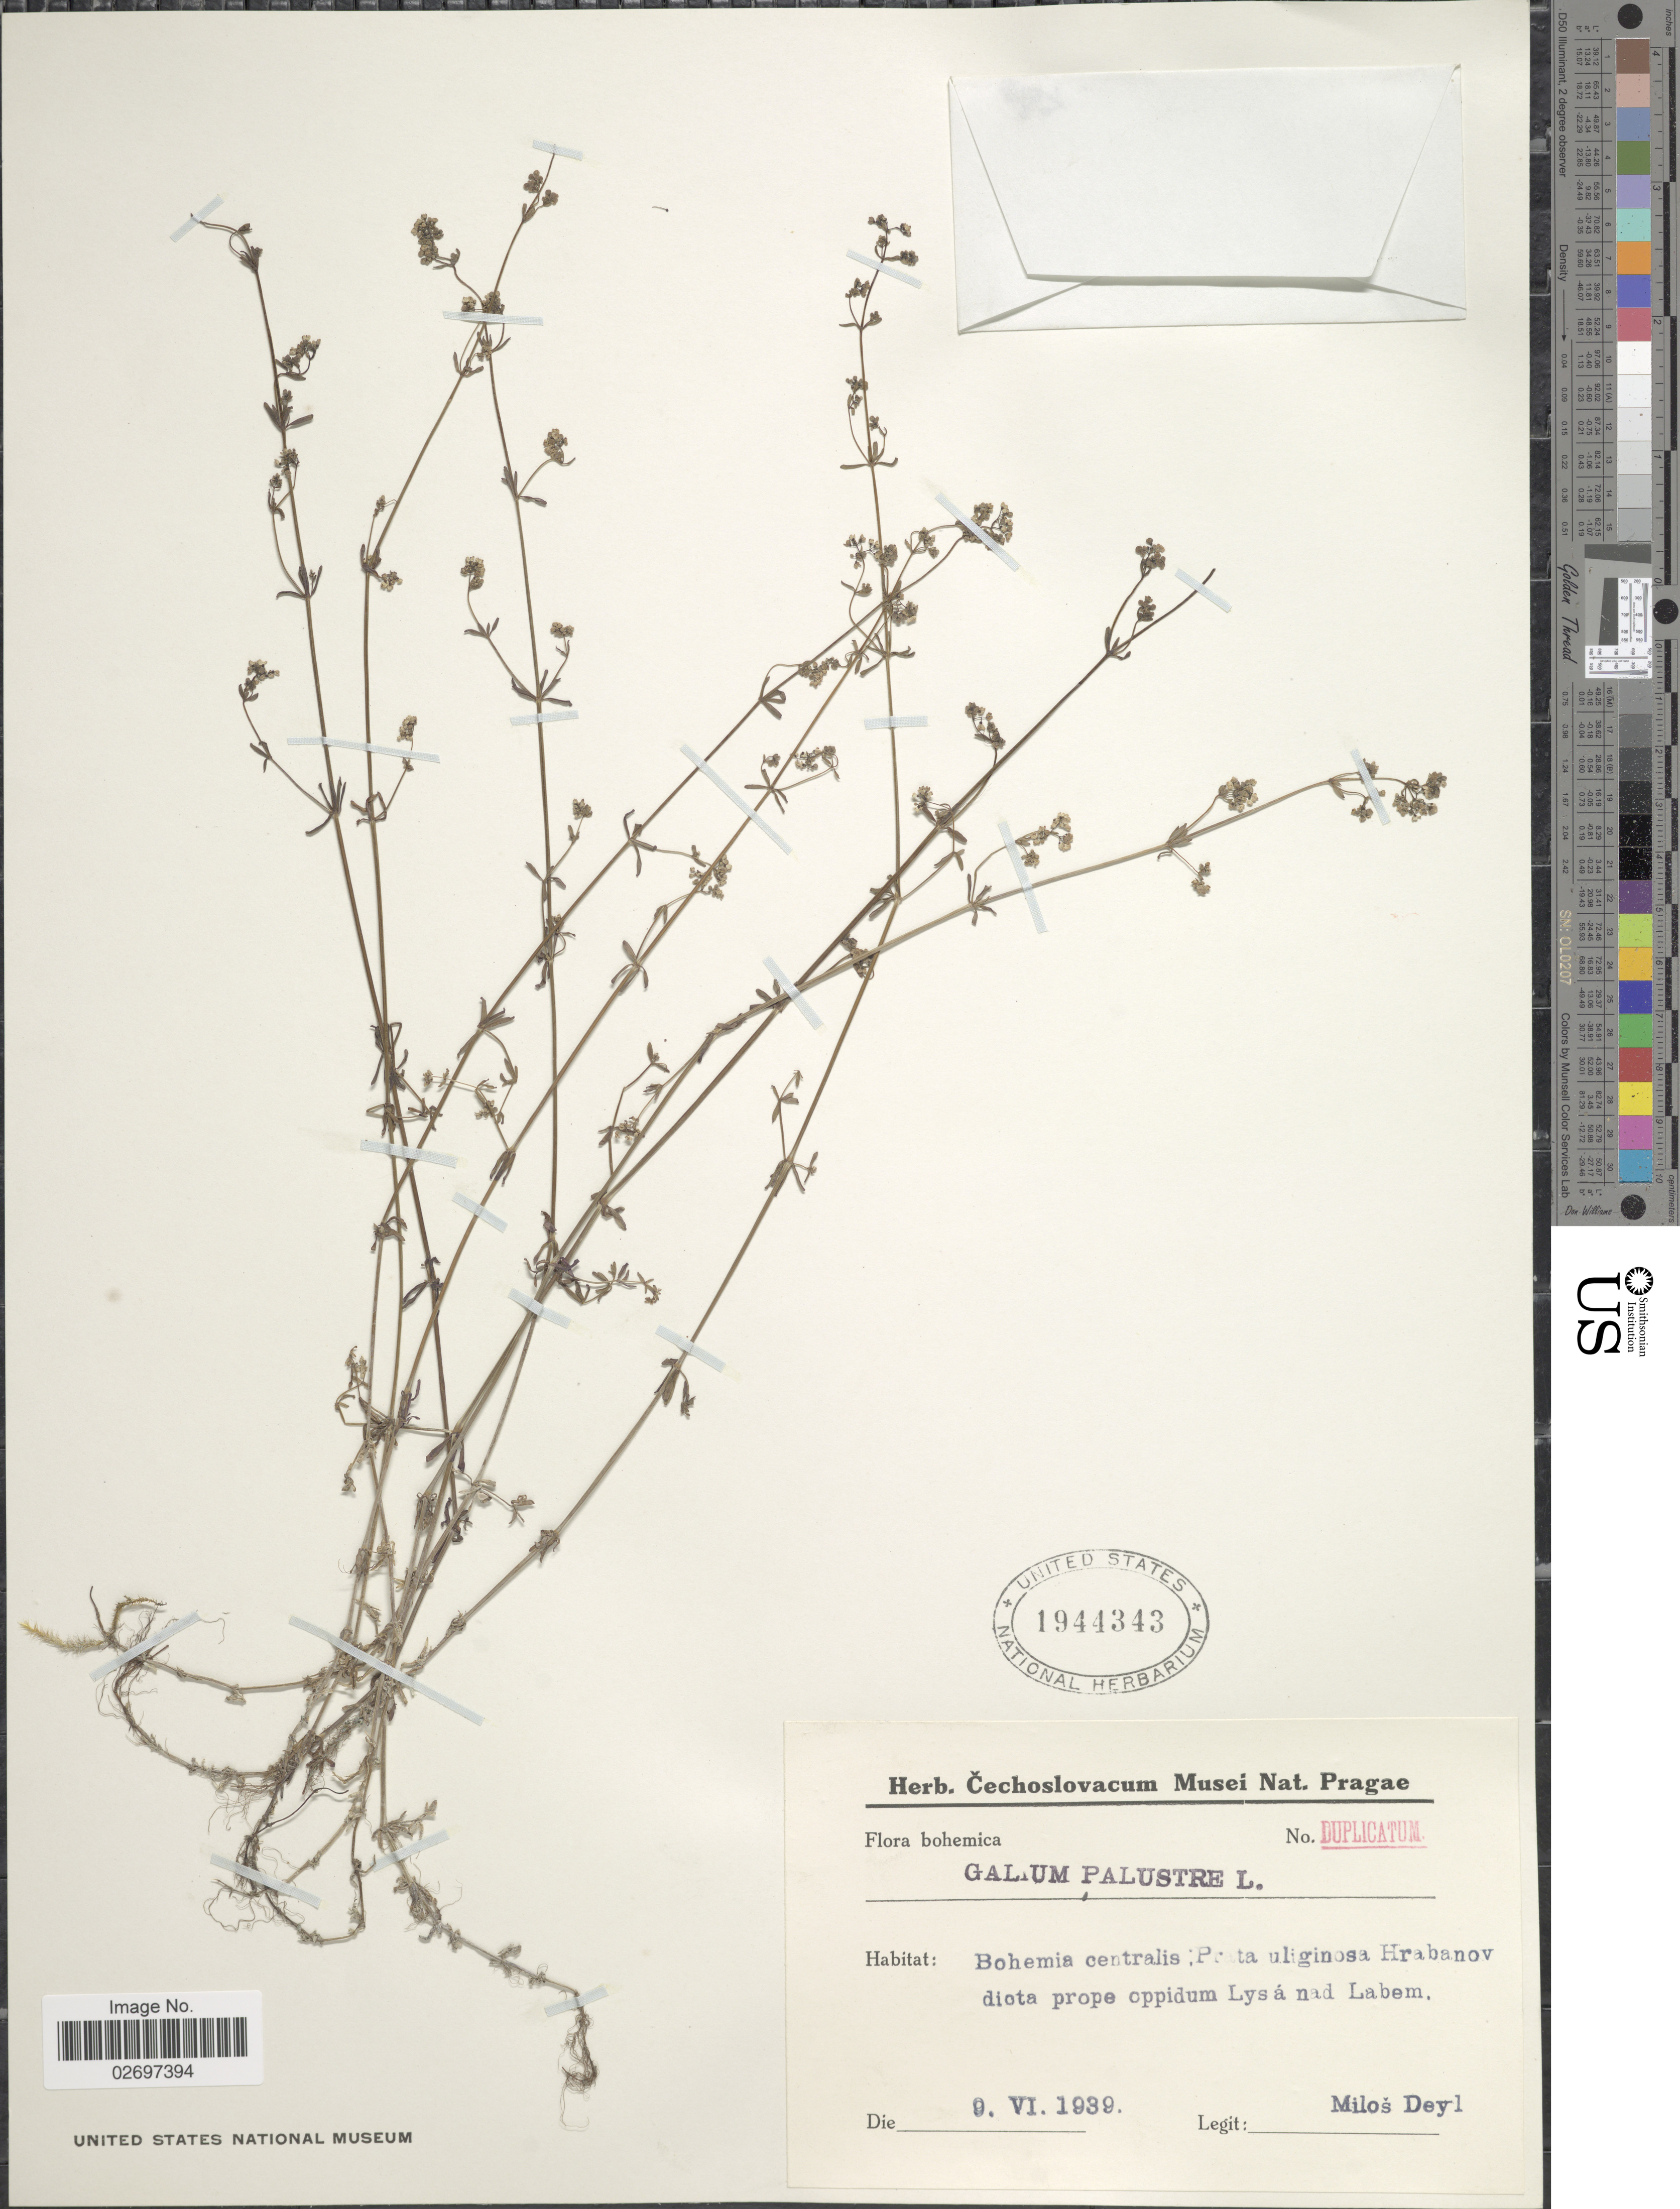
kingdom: Plantae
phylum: Tracheophyta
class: Magnoliopsida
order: Gentianales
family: Rubiaceae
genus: Galium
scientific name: Galium palustre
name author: L.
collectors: M. Deyl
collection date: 1939-06-09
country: Czechia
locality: Bohemica. Bohemia centralis; Prata uliginosa [interpreted] Hrabanov diota prope oppidum Lys á nad Labem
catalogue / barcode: US 1944343